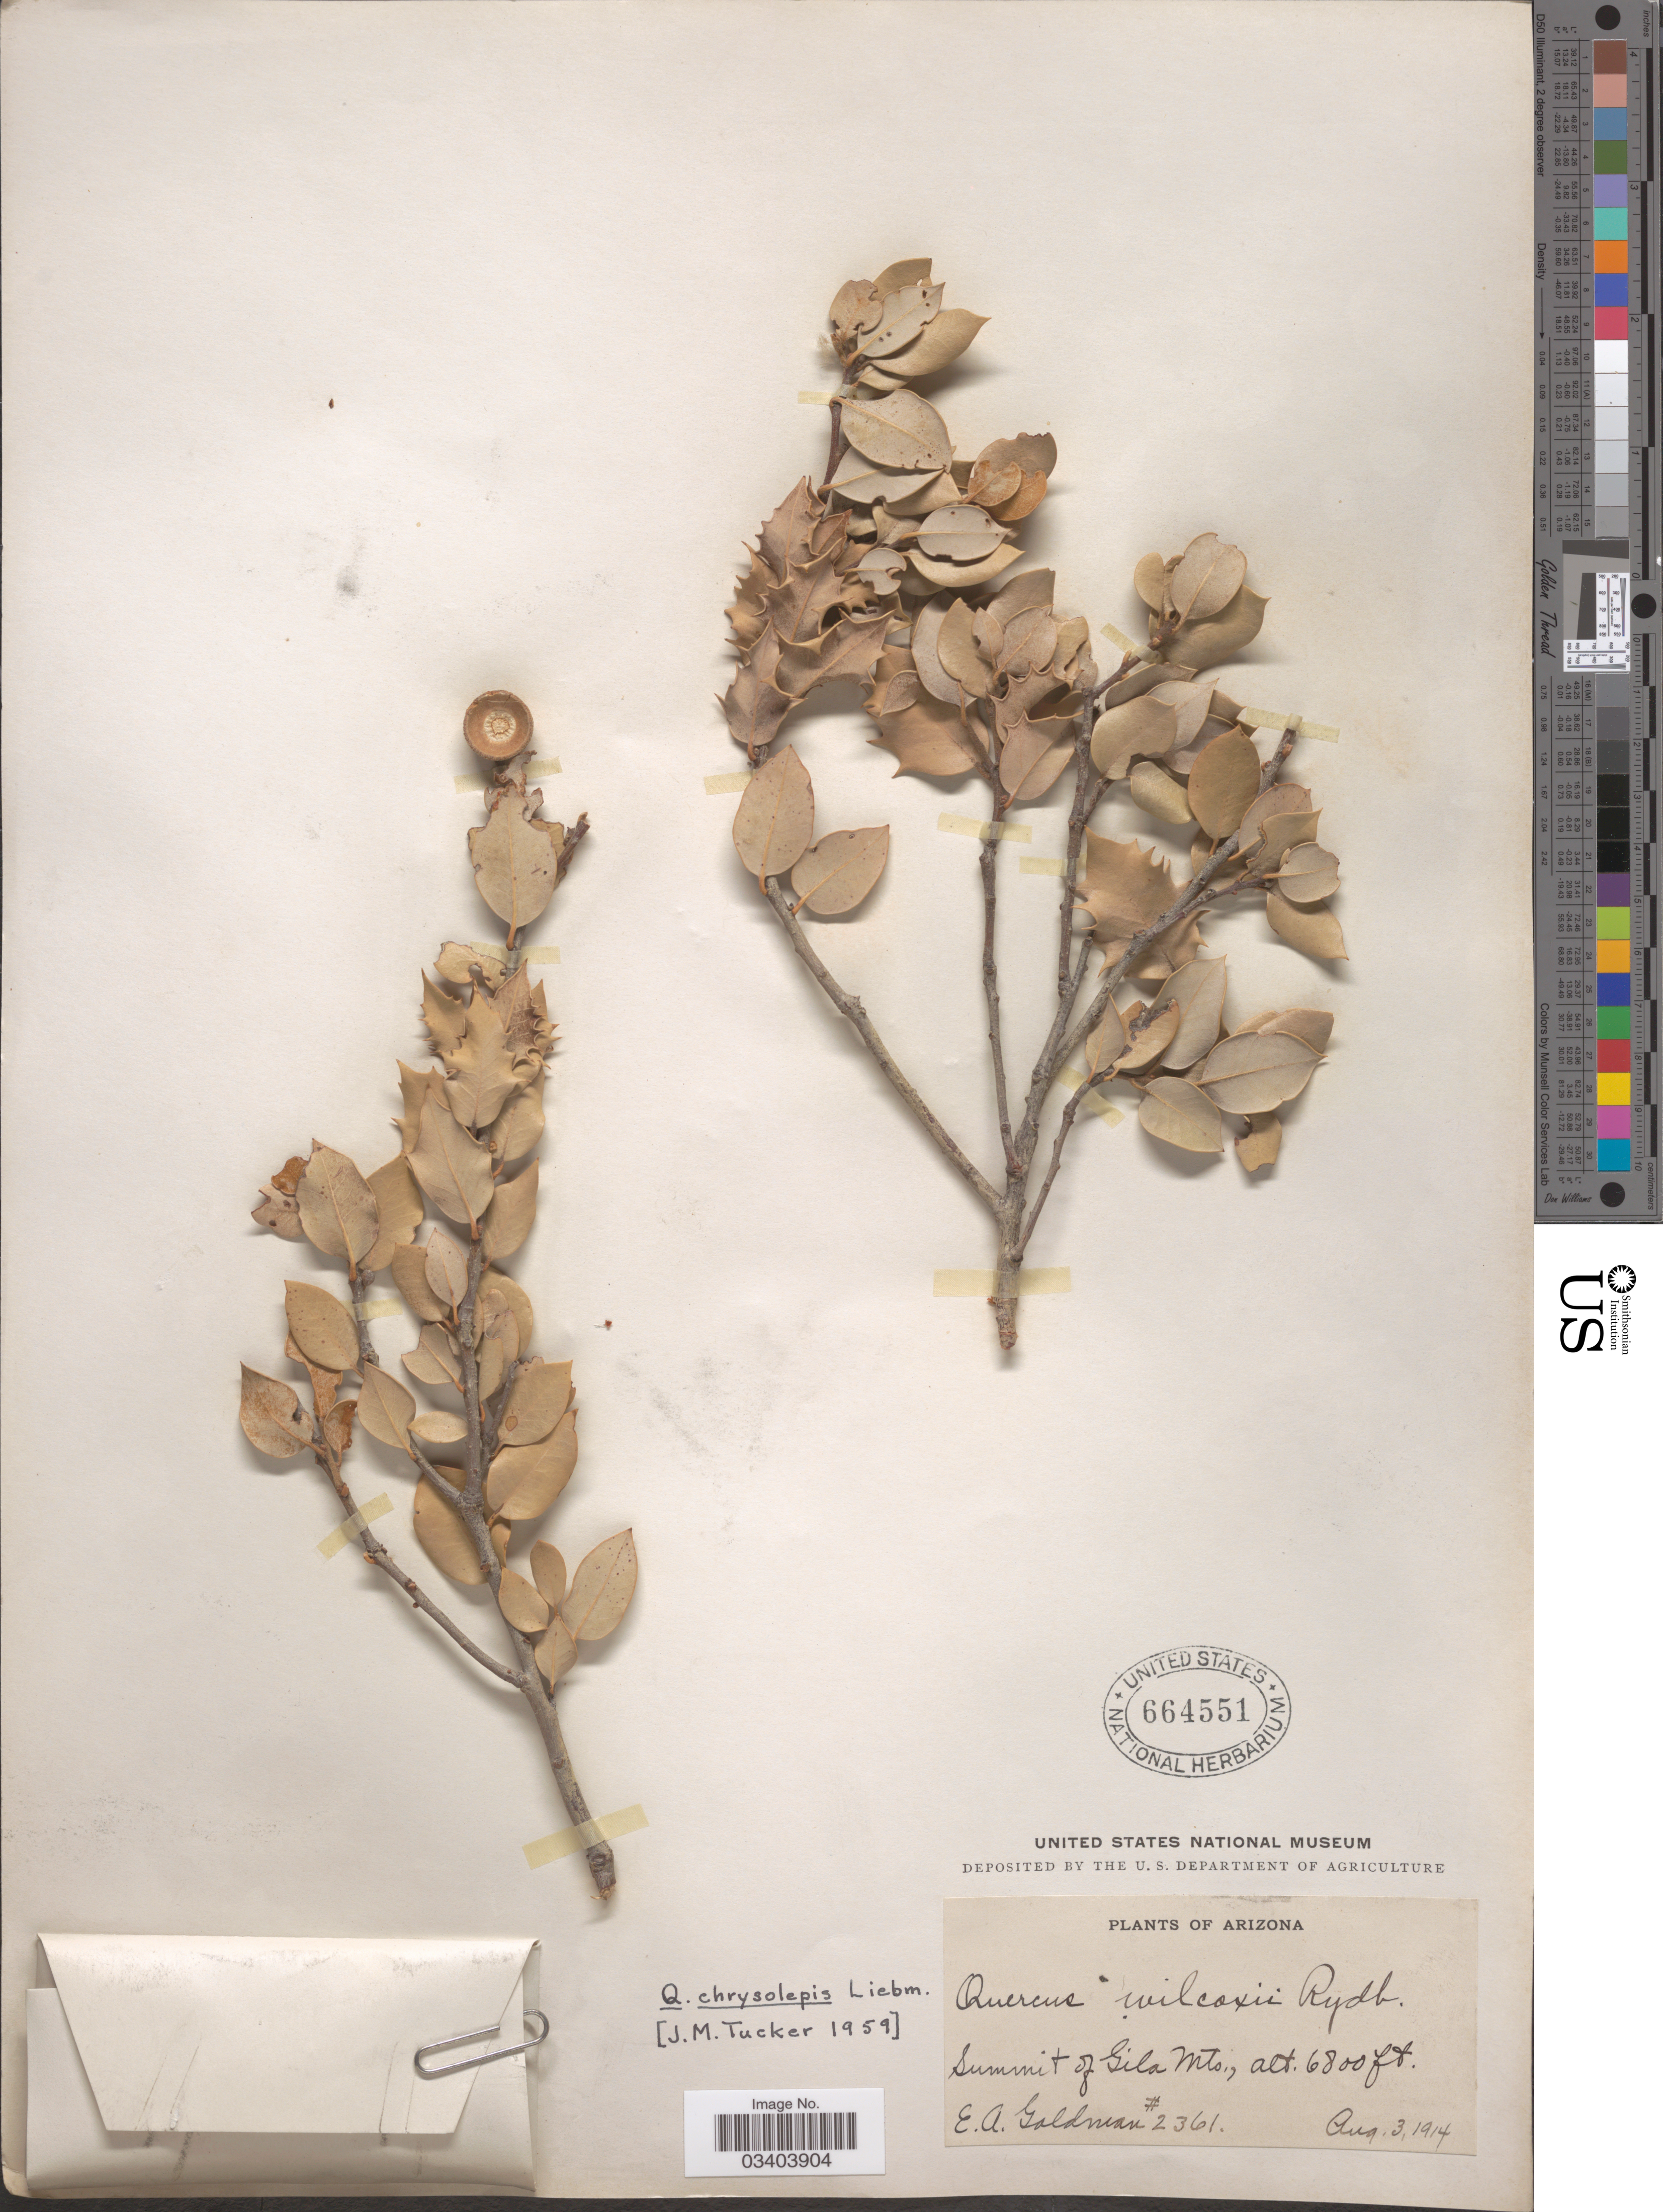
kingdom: Plantae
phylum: Tracheophyta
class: Magnoliopsida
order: Fagales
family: Fagaceae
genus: Quercus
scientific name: Quercus chrysolepis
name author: Liebm.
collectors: E. A. Goldman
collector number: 2361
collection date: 1914-08-03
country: United States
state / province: Arizona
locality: Summit of Gila Mts.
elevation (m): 2073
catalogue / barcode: US 664551